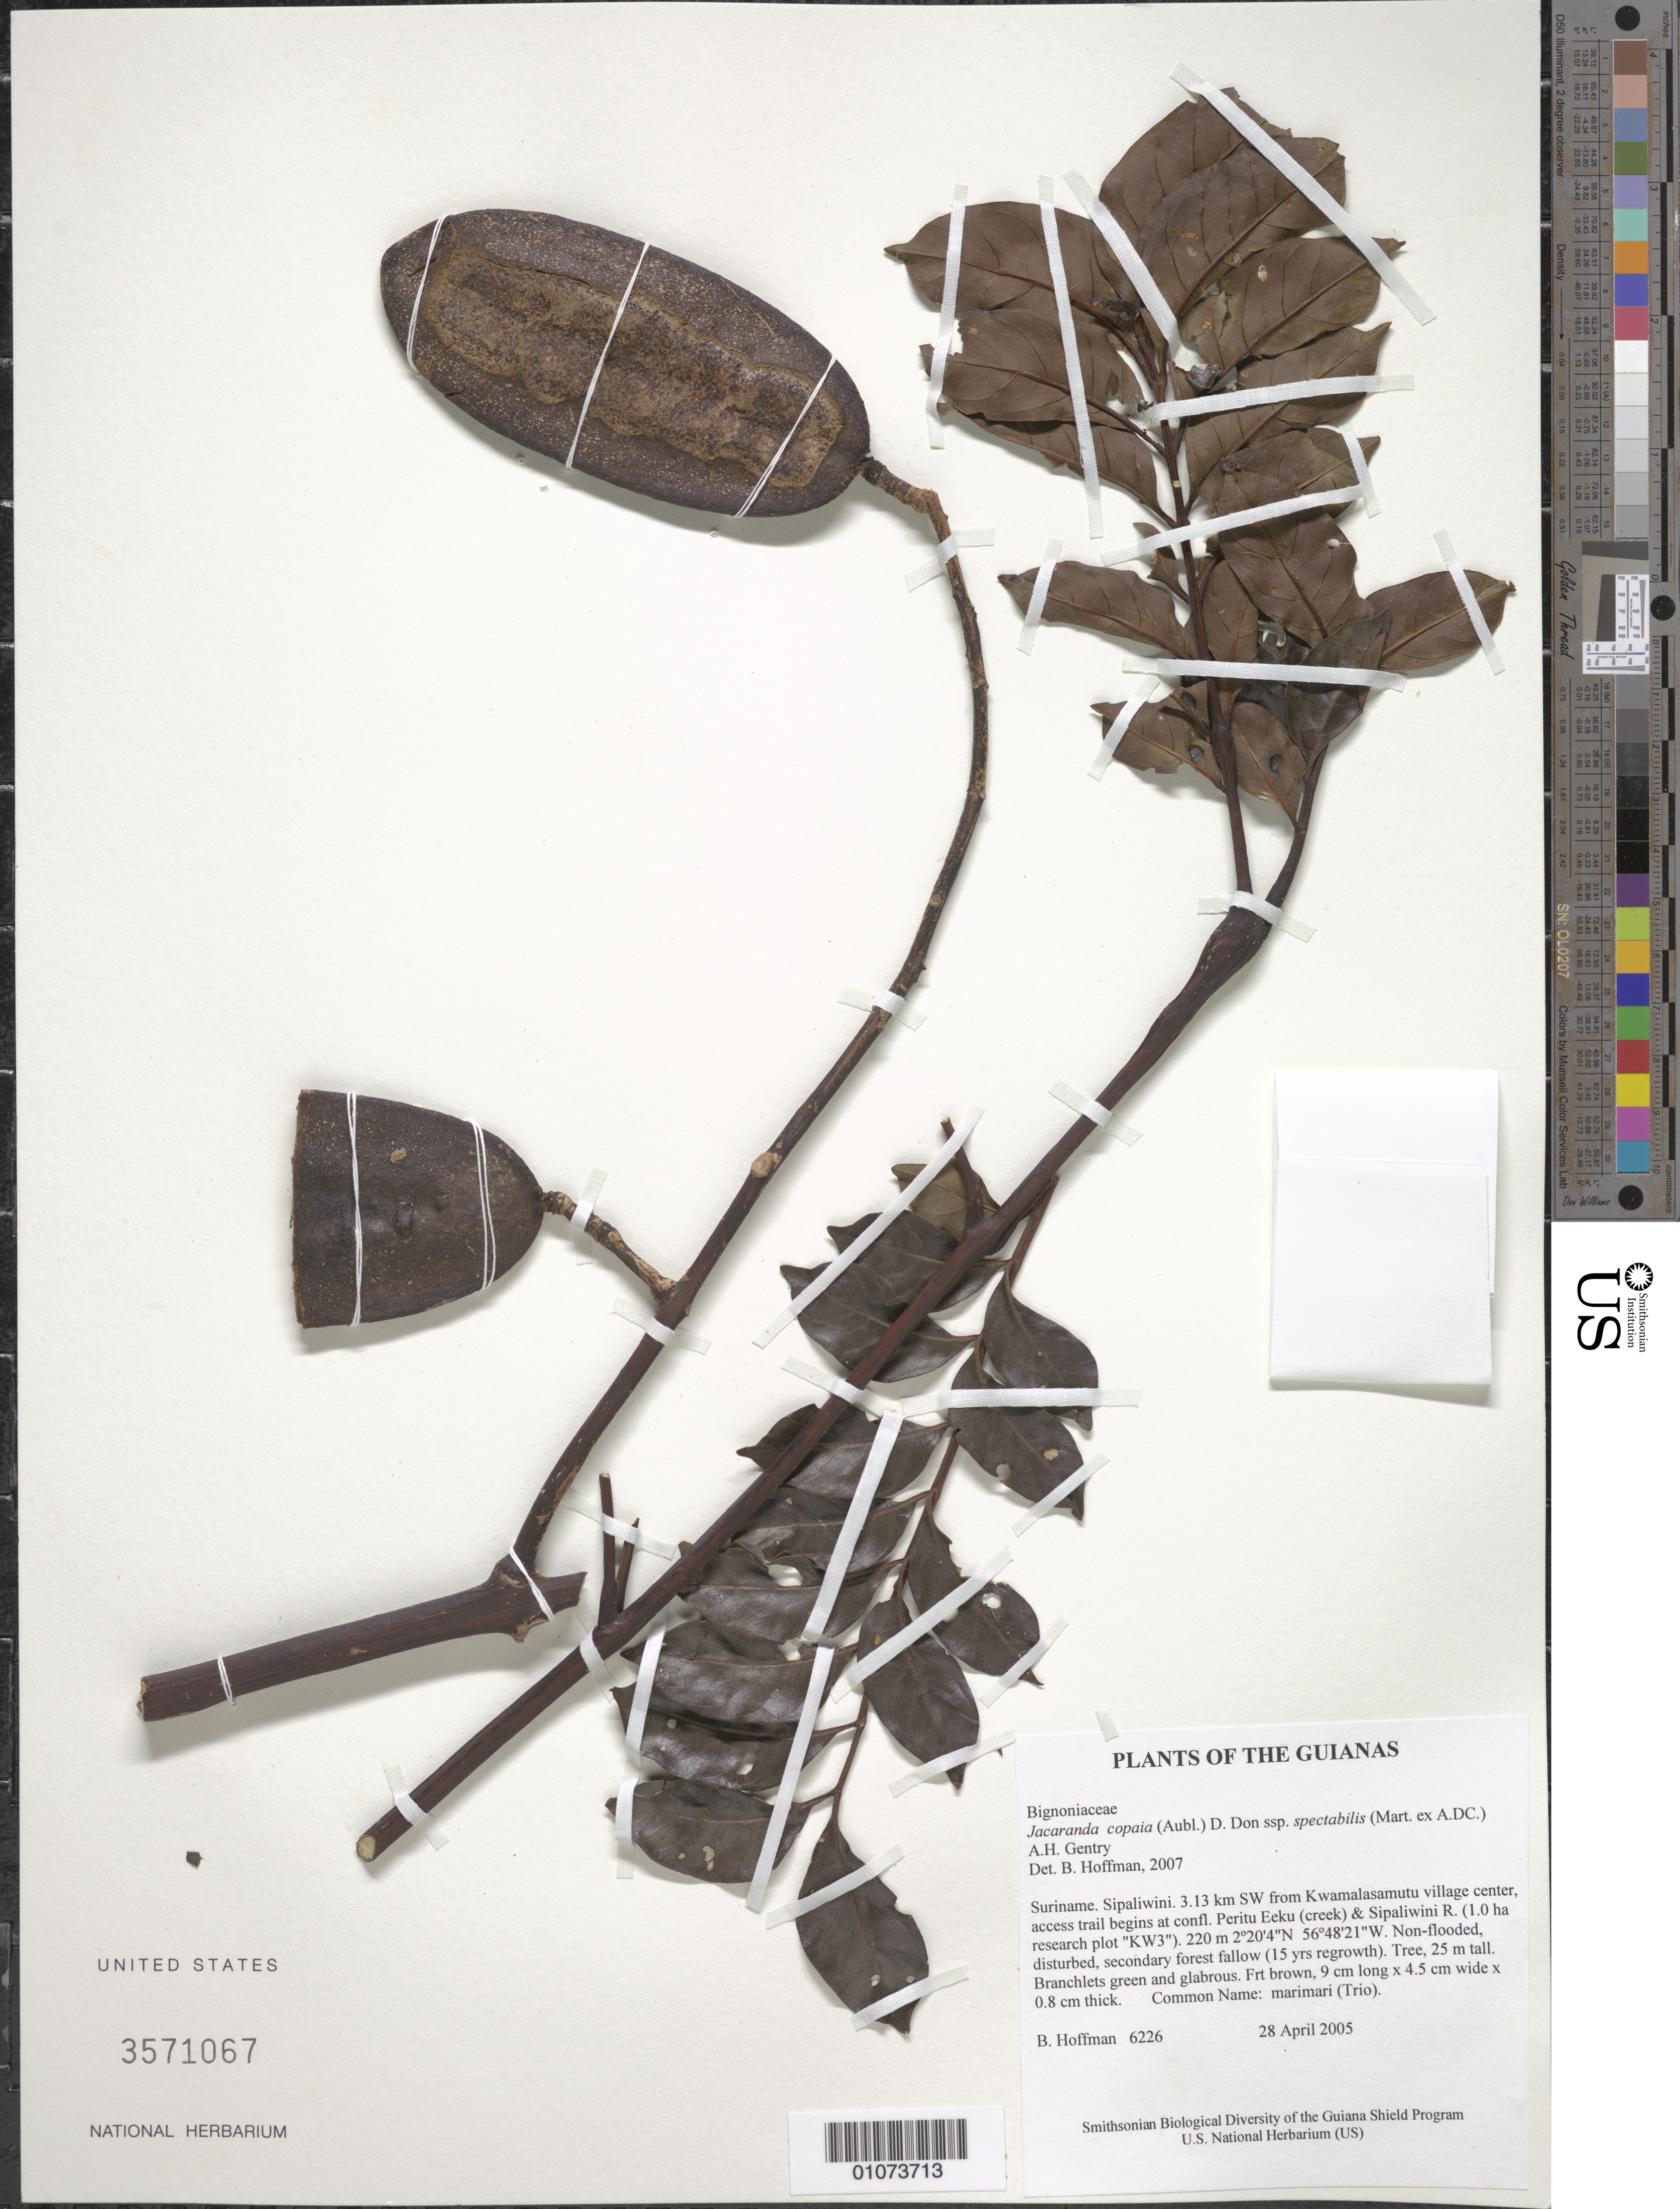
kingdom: Plantae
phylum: Tracheophyta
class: Magnoliopsida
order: Lamiales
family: Bignoniaceae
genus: Jacaranda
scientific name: Jacaranda copaia subsp. spectabilis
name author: (Mart. ex DC.) A.H. Gentry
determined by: Hoffman, B.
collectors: B. Hoffman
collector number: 6226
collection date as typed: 28 April 2005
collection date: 2005-04-28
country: Suriname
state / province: Sipaliwini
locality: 3.13 km SW from Kwamalasamutu village center, access trail begins at confl. Peritu Eeku (creek) & Sipaliwini R. (1.0 ha research plot "KW3")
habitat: Non-flooded, disturbed, secondary forest fallow (15 yrs regrowth).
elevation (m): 220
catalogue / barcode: US 3571067